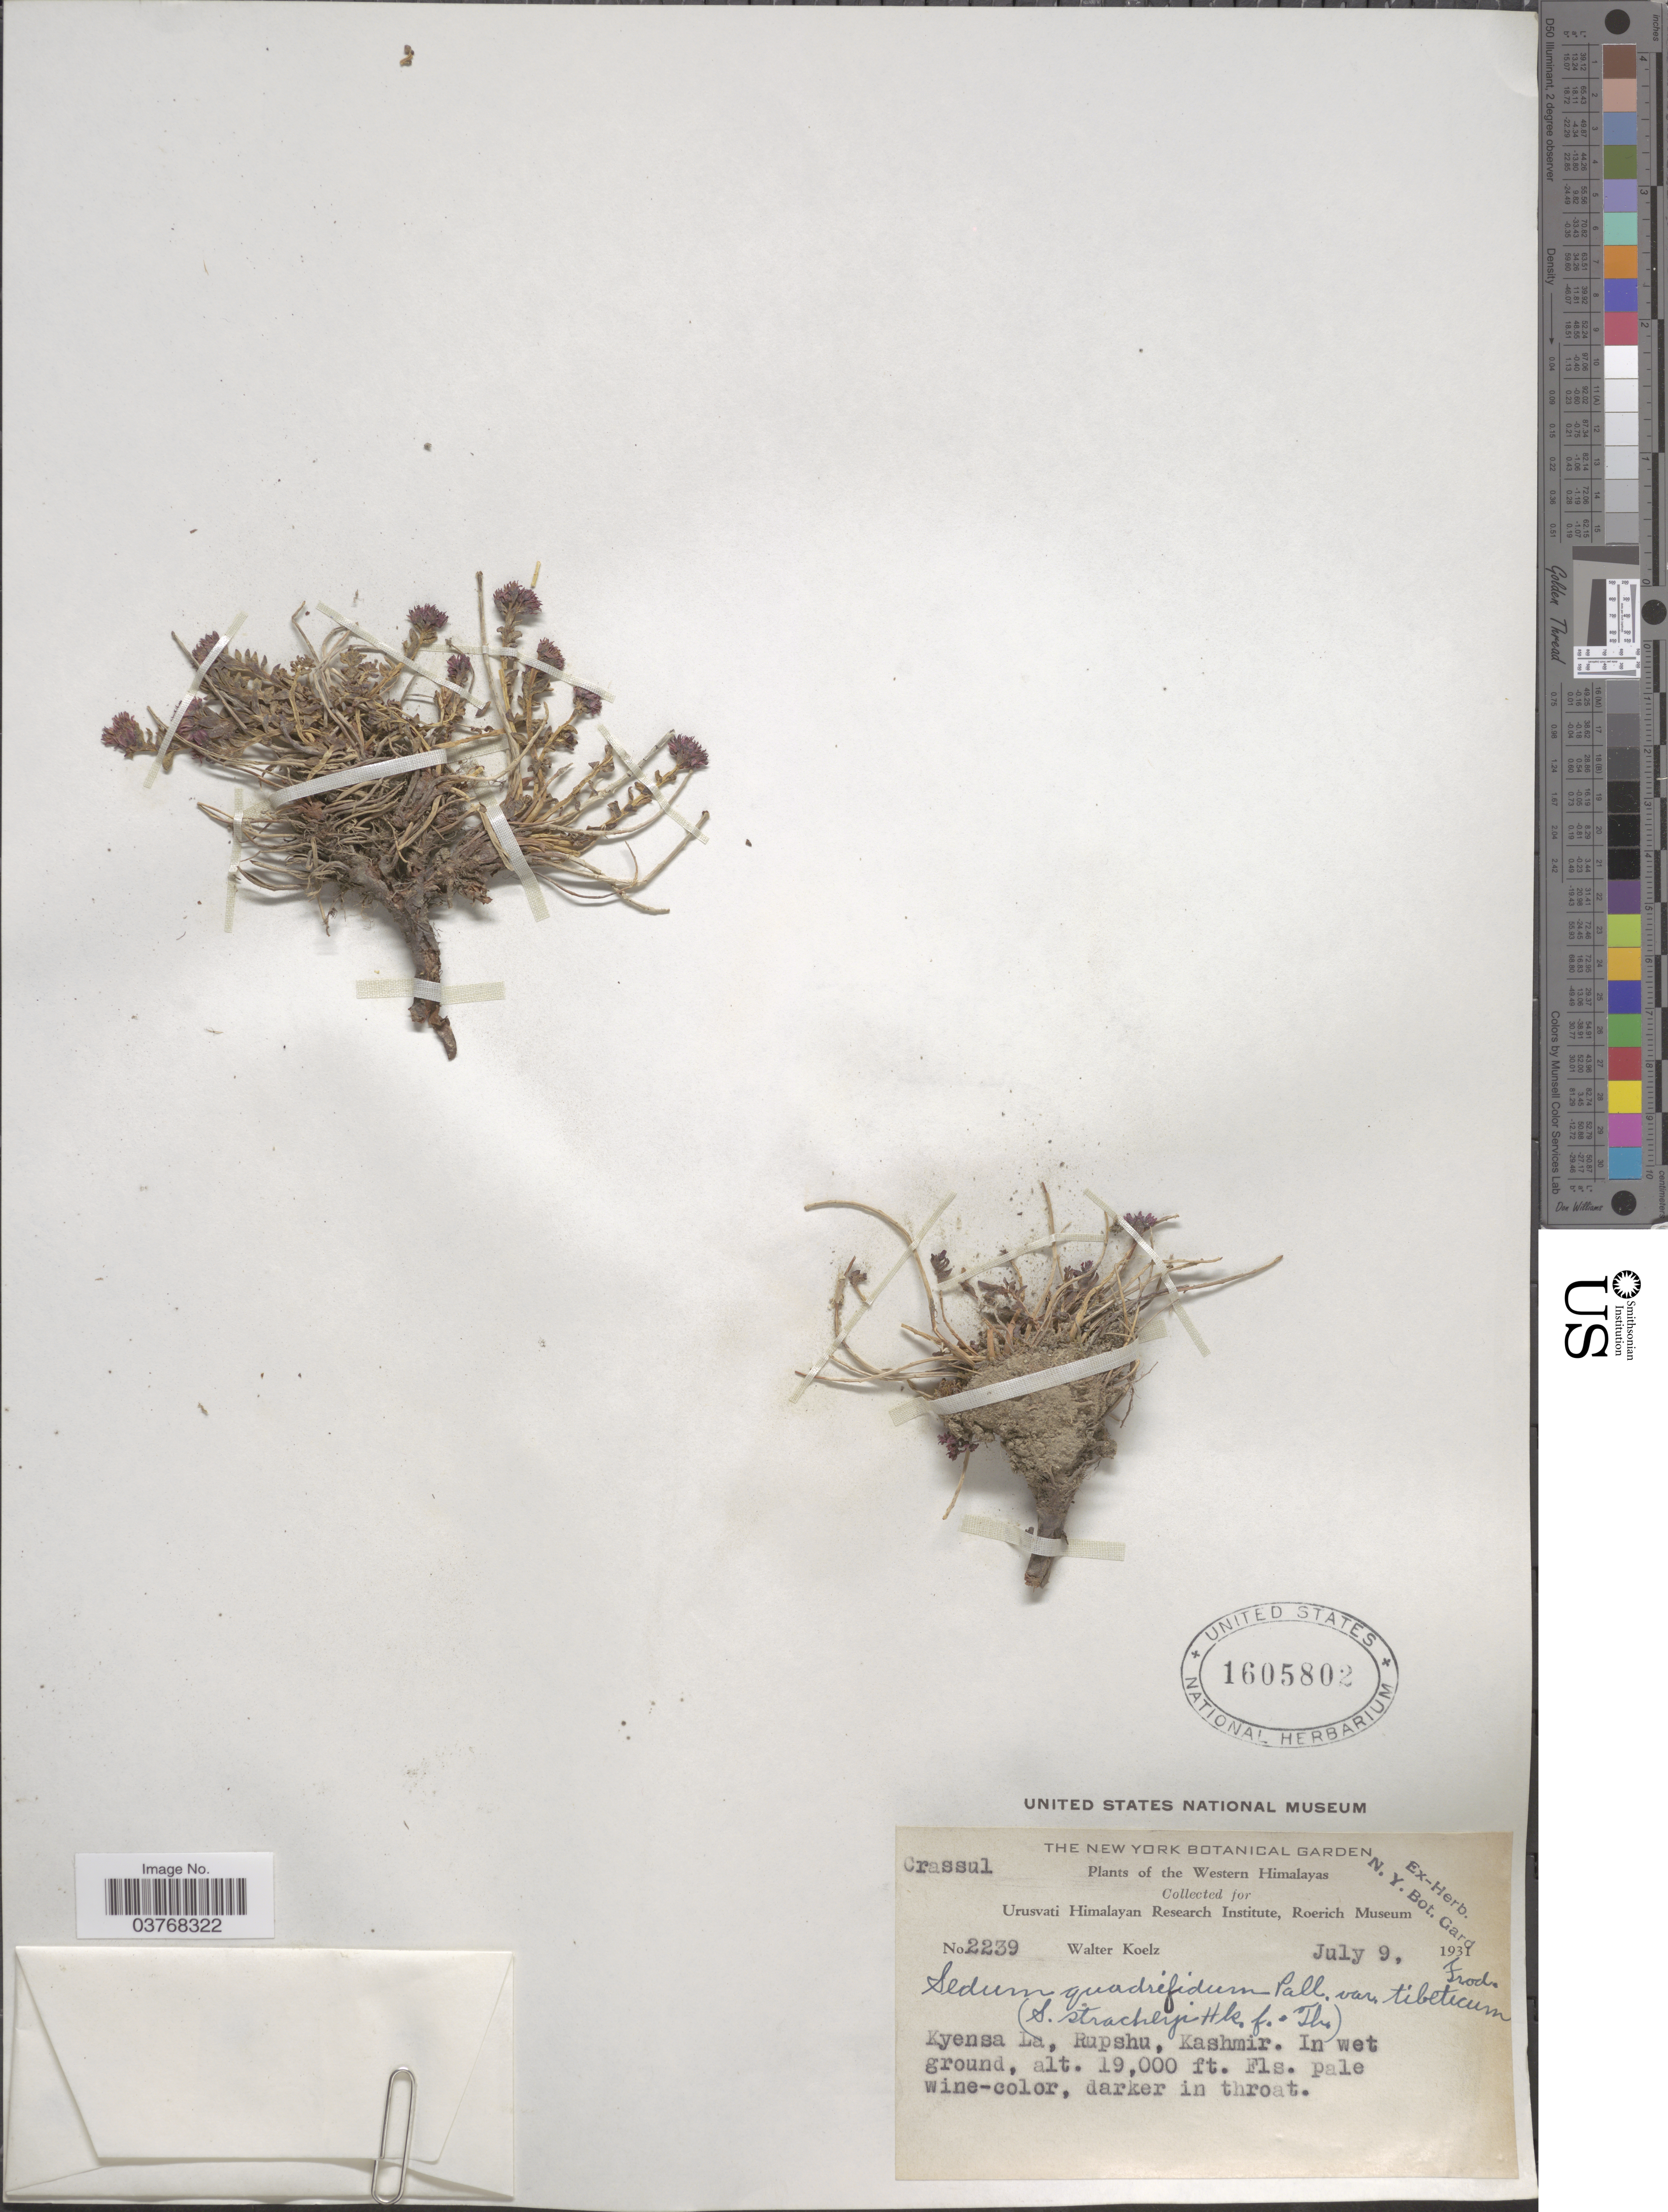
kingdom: Plantae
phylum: Tracheophyta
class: Magnoliopsida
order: Saxifragales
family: Crassulaceae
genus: Rhodiola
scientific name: Rhodiola tibetica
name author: (Hook. f. & Thomson) S.H. Fu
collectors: W. N. Koelz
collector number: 2239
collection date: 1931-07-09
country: India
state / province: Jammu and Kashmir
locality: Western Himalayas. Kyensa La, Rupshu, Kashmir.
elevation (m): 5791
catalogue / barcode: US 1605802